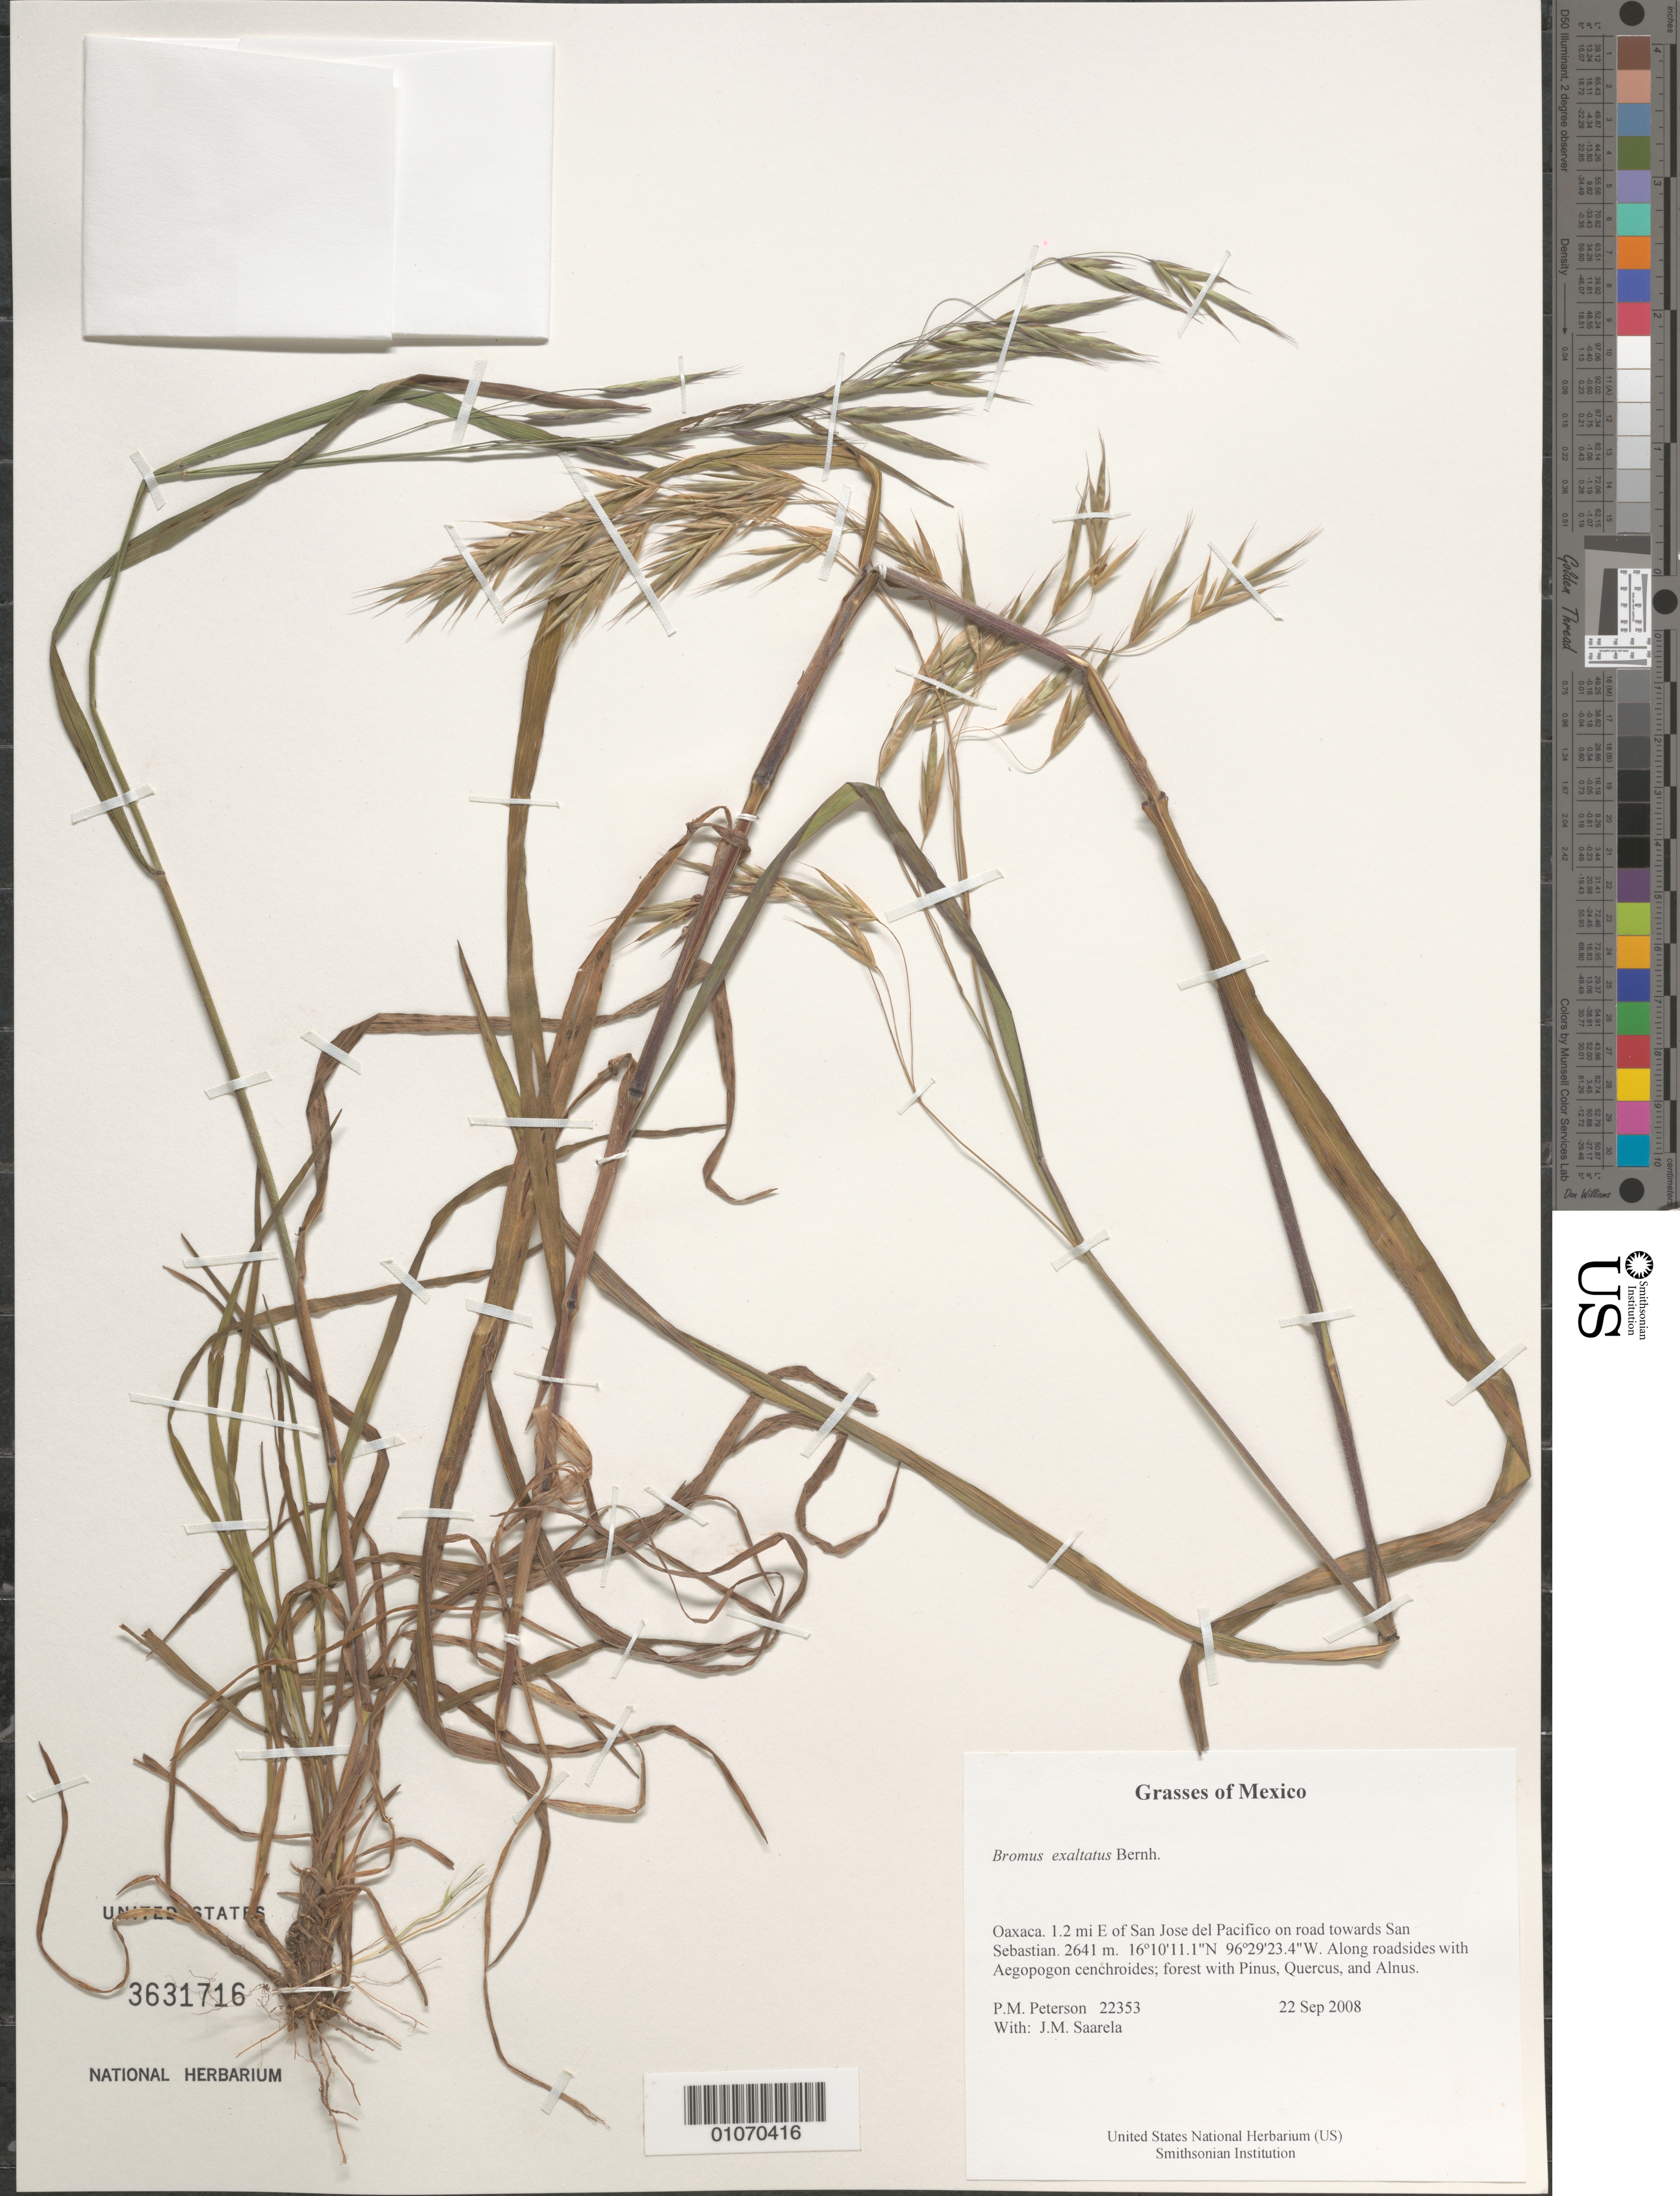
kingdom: Plantae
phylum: Tracheophyta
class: Liliopsida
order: Poales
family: Poaceae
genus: Bromus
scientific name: Bromus exaltatus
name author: Bernhardi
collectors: P. M. Peterson & J. Saarela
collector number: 22353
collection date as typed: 22 Sep 2008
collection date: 2008-09-22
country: Mexico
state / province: Oaxaca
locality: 1.2 mi E of San Jose del Pacifico on road towards San Sebastian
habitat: Along roadsides with Aegopogon cenchroides; forest with Pinus, Quercus, and Alnus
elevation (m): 2641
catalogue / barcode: US 3631716